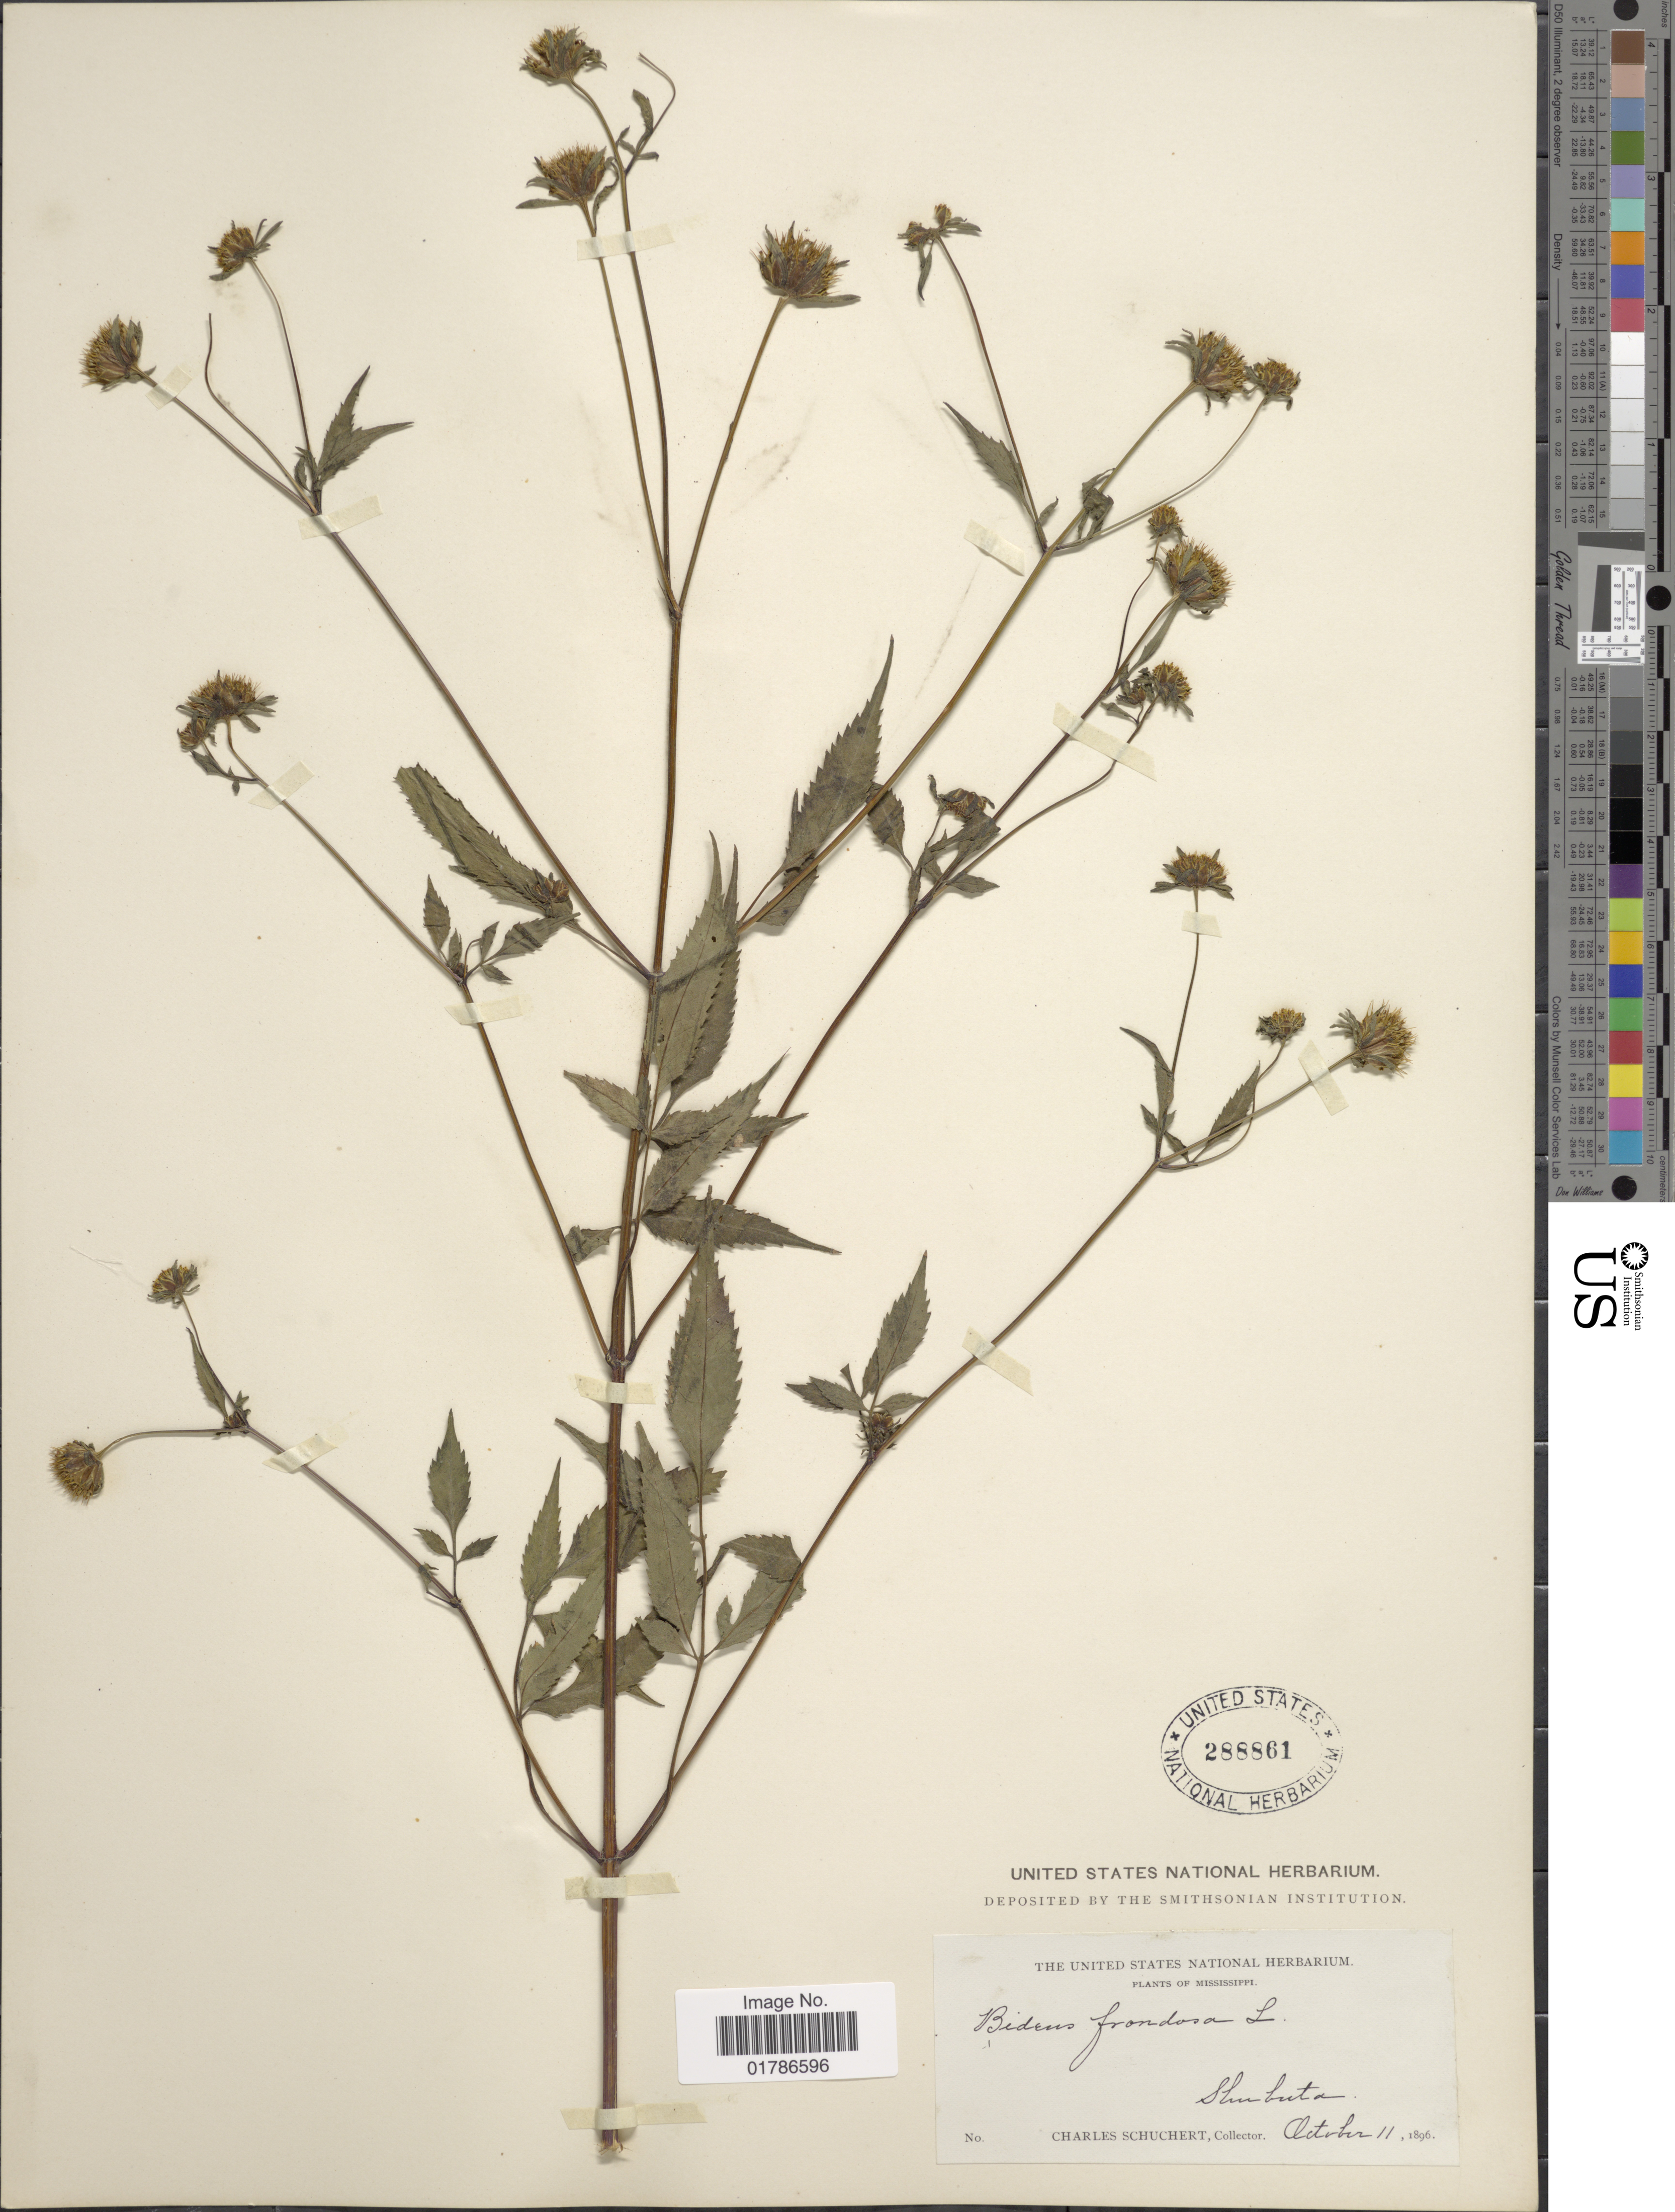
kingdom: Plantae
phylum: Tracheophyta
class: Magnoliopsida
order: Asterales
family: Asteraceae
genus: Bidens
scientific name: Bidens frondosa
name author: L.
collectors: C. Schuchert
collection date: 1896-10-11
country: United States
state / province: Mississippi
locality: Shubuta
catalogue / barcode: US 288861